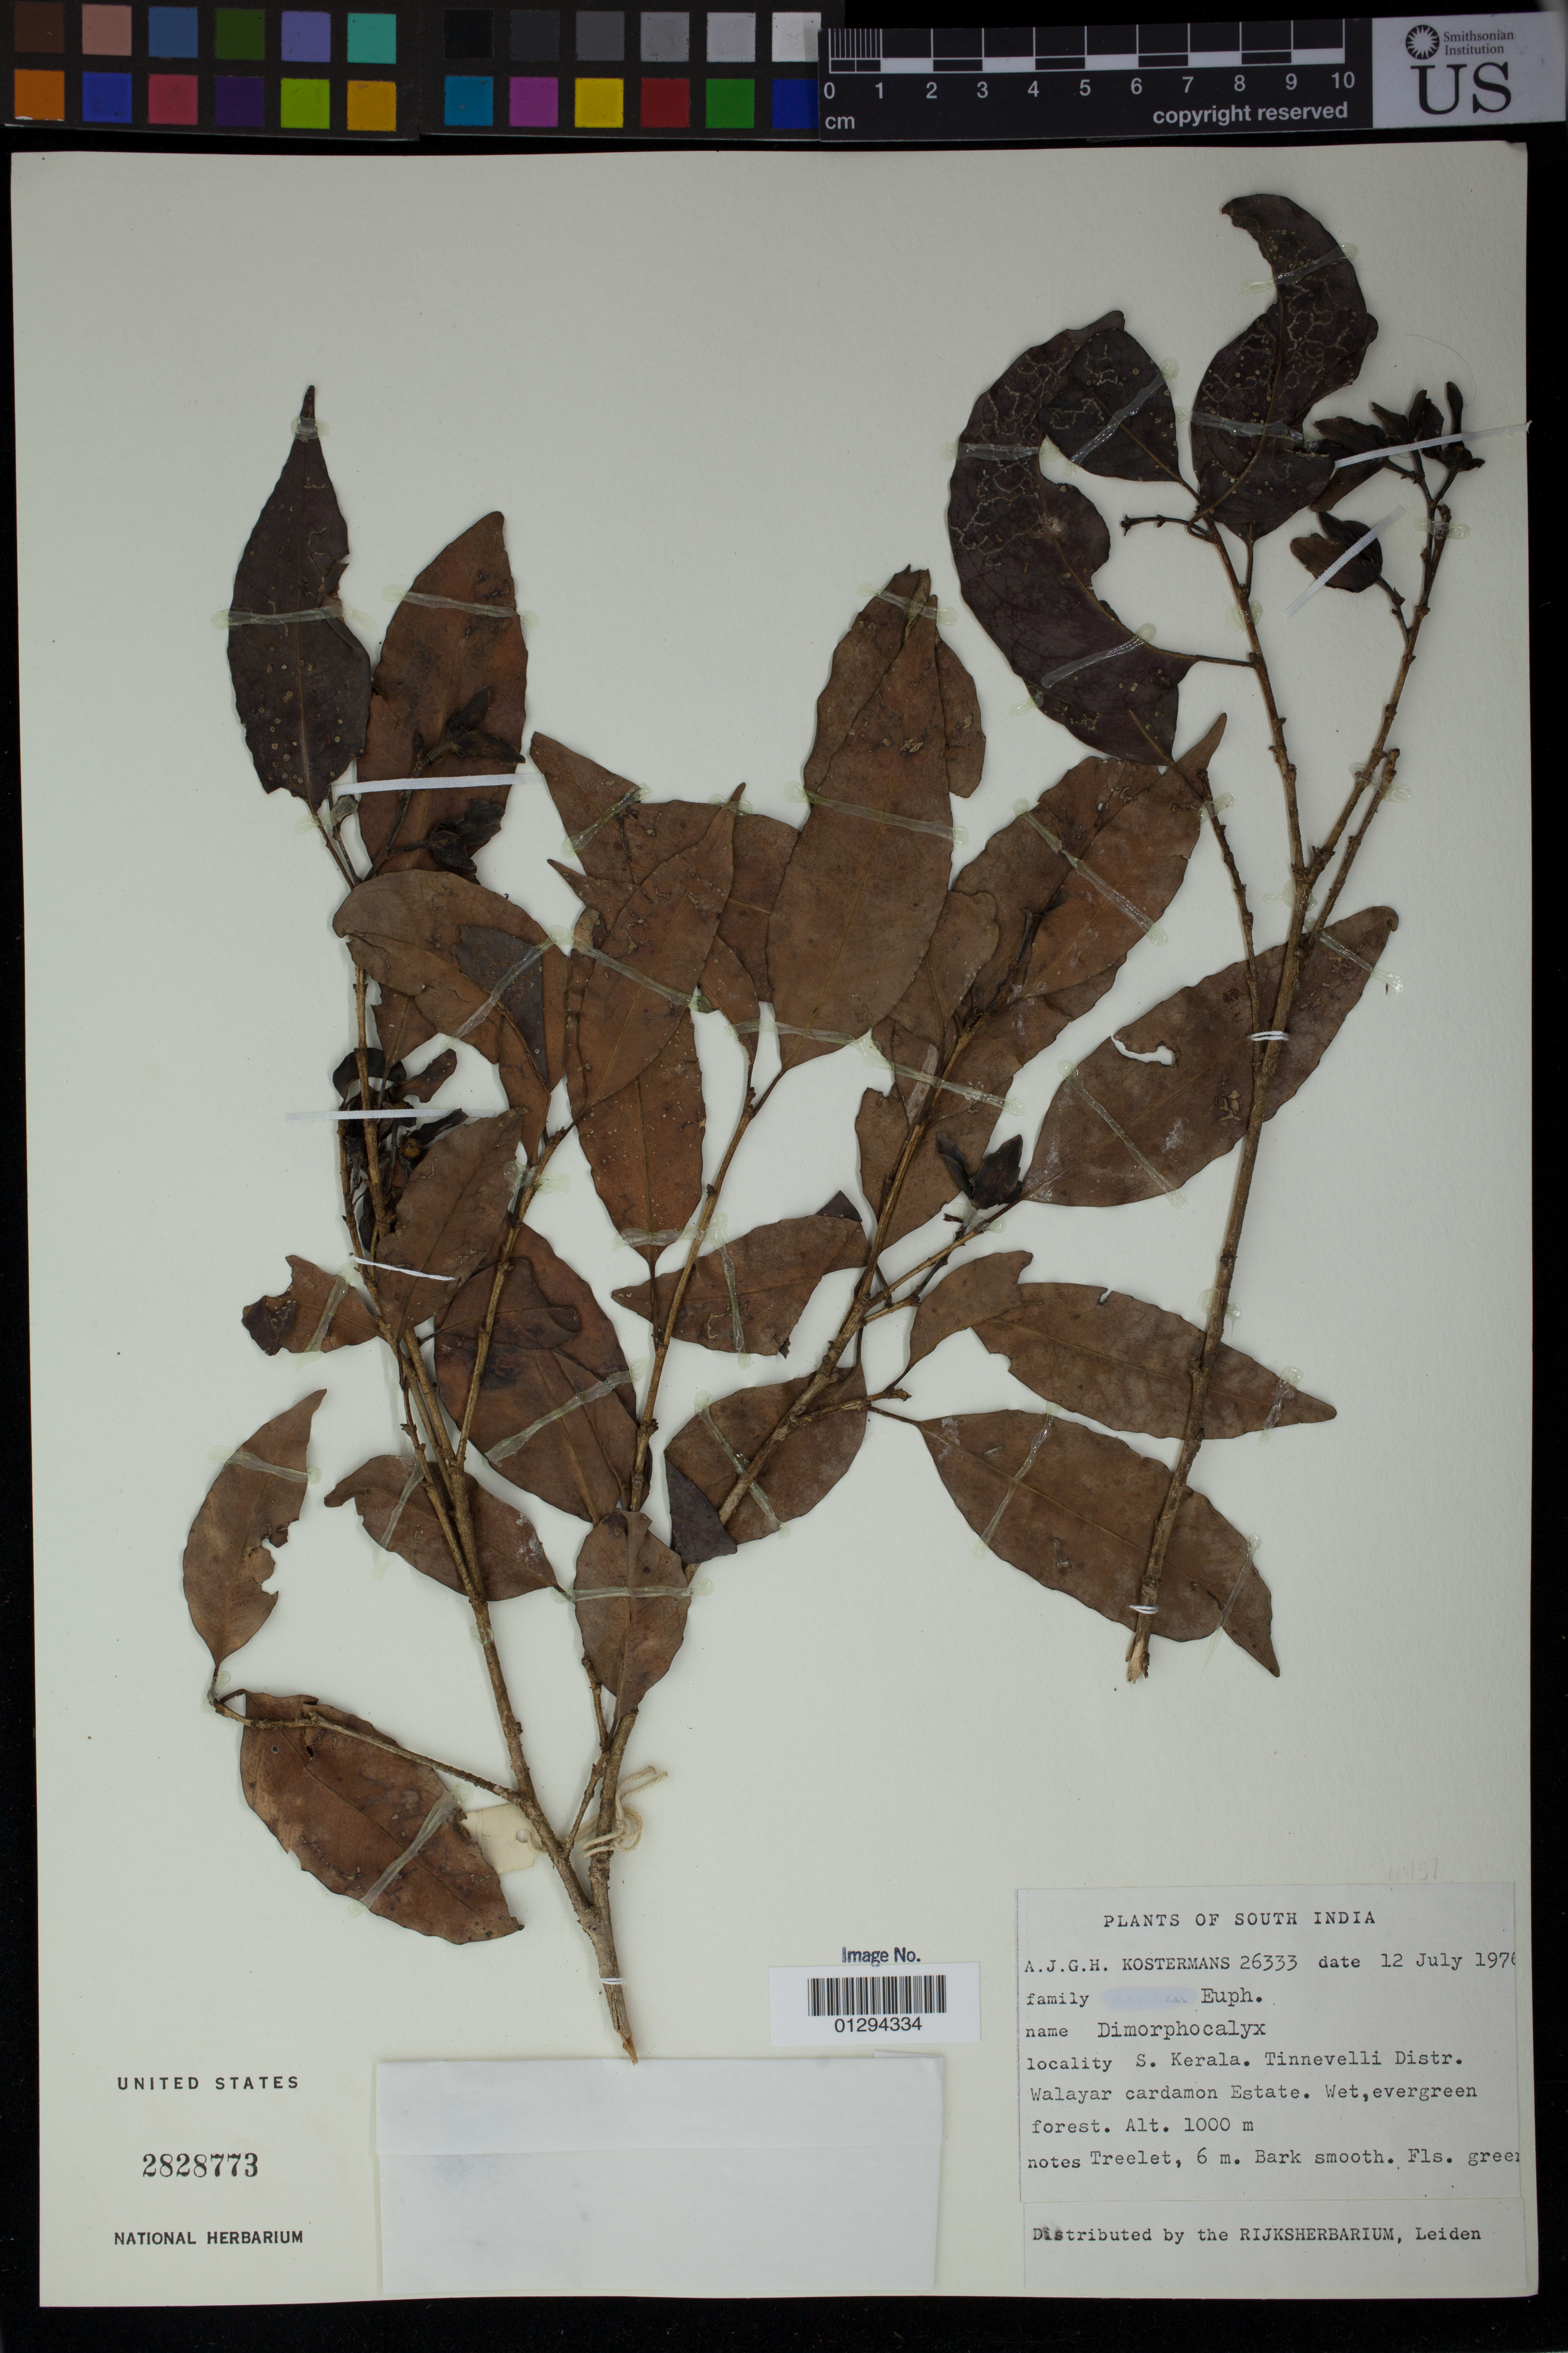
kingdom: Plantae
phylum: Tracheophyta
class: Magnoliopsida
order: Malpighiales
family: Euphorbiaceae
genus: Dimorphocalyx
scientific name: Dimorphocalyx sp.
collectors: A. J. G. Kostermans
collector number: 26333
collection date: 1976-07-12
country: India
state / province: Tamil Nadu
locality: S. Kerala. Tinnevelli Distr. Walayar cardamom Estate.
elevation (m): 1000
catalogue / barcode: US 2828773